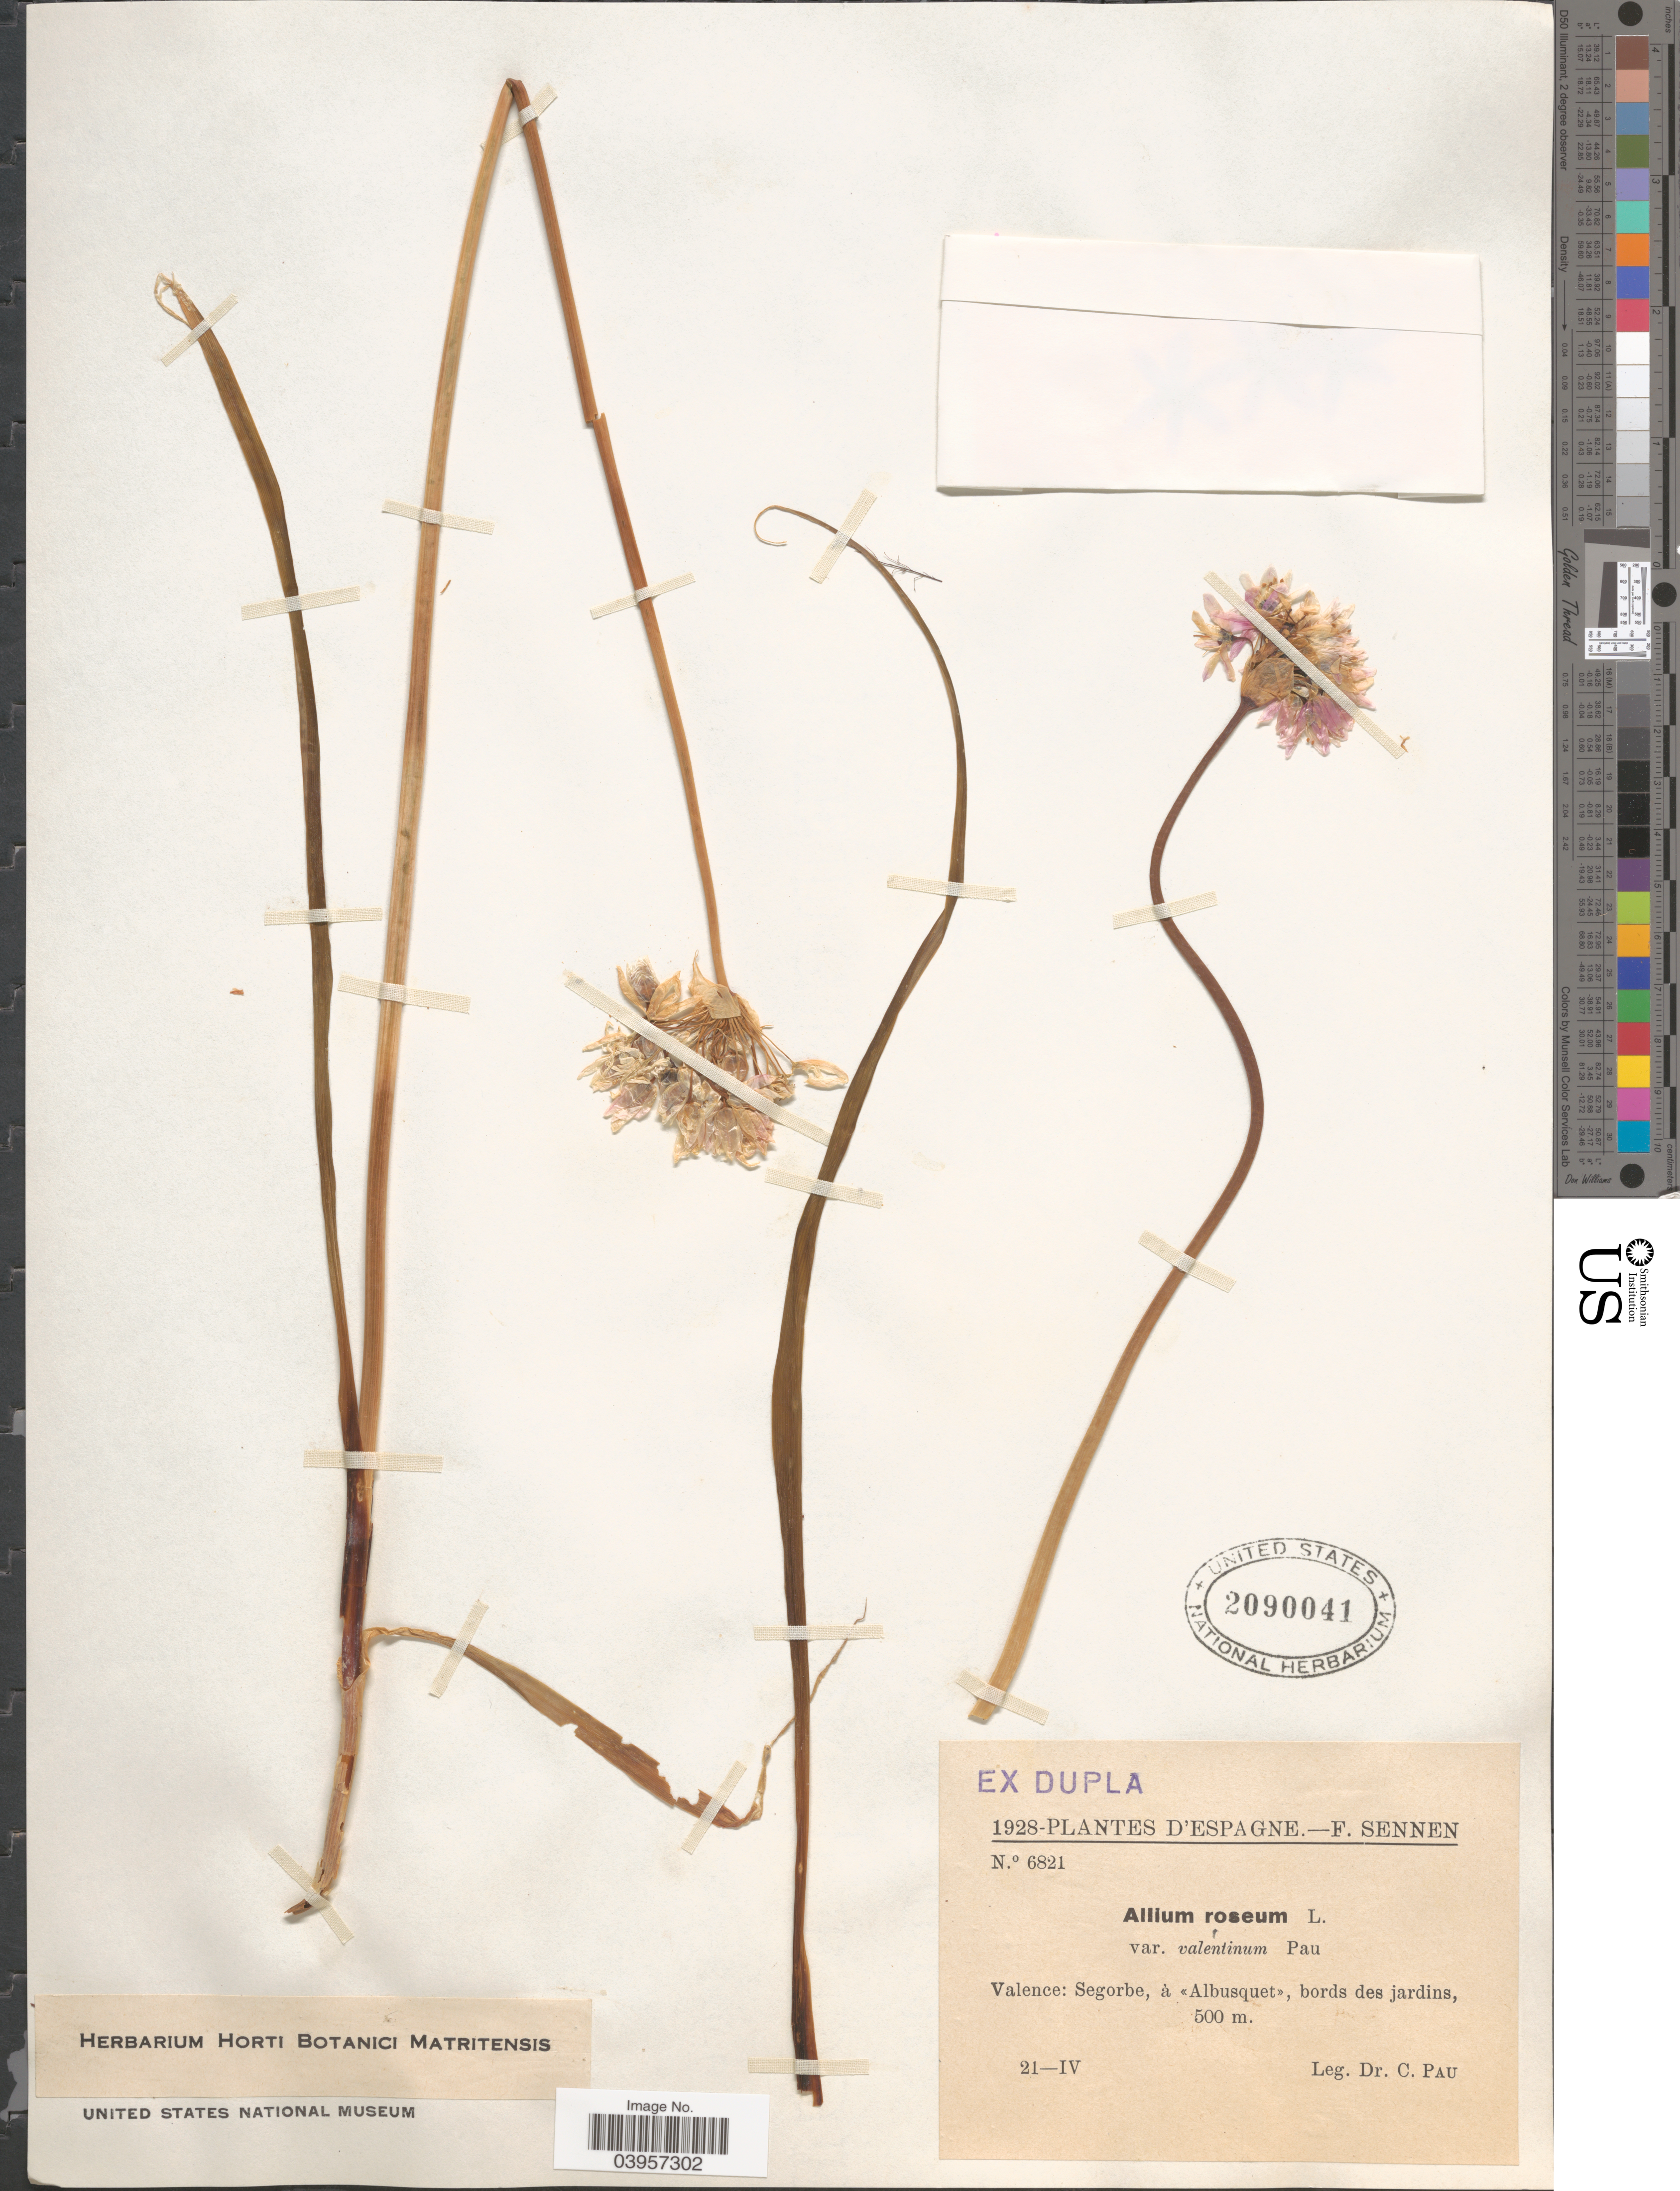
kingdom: Plantae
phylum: Tracheophyta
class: Liliopsida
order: Asparagales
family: Amaryllidaceae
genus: Allium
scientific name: Allium roseum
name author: L.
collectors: C. Pau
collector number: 6821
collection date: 1928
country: Spain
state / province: Valenciana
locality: Valence: Segorbe, à «Albusquet», bords des jardins.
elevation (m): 500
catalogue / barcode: US 2090041